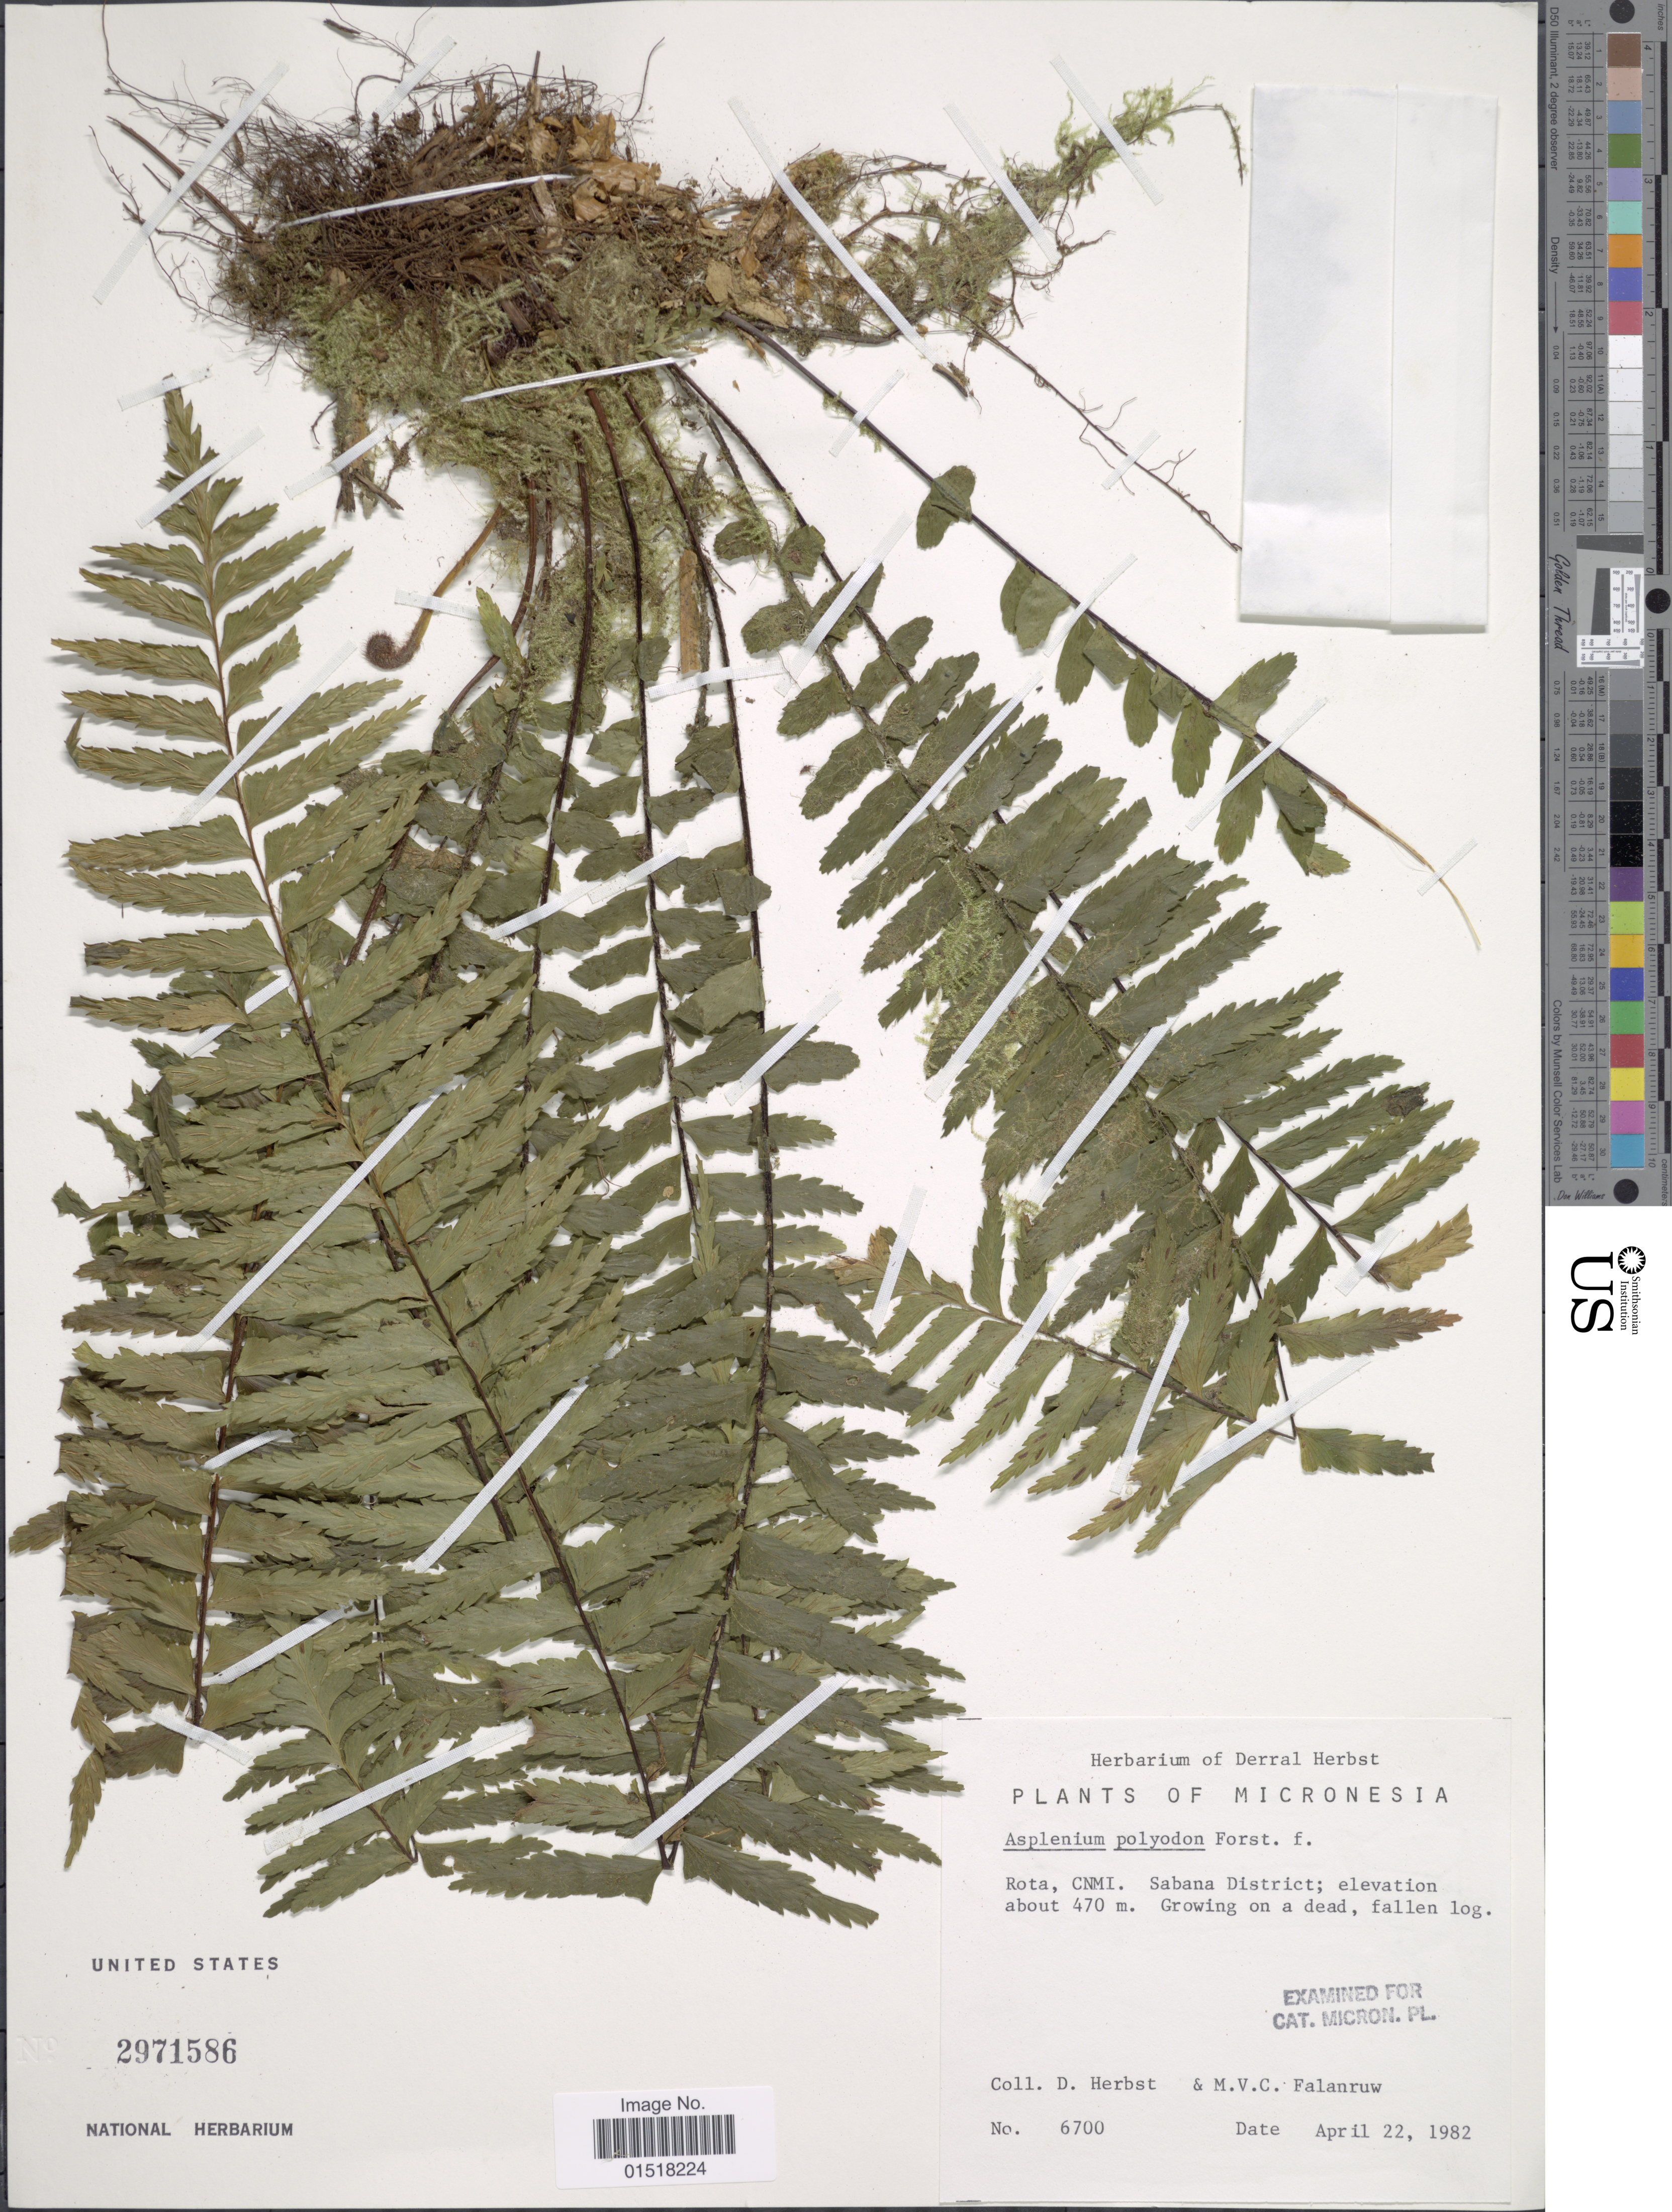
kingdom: Plantae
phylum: Tracheophyta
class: Polypodiopsida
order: Polypodiales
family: Aspleniaceae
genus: Asplenium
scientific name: Asplenium polyodon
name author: G. Forst.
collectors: D. Herbst & M. V. Falanruw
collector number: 6700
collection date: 1982-04-22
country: Northern Mariana Islands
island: Rota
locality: Rota, CNMI. Sabana District.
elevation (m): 470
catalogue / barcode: US 2971586